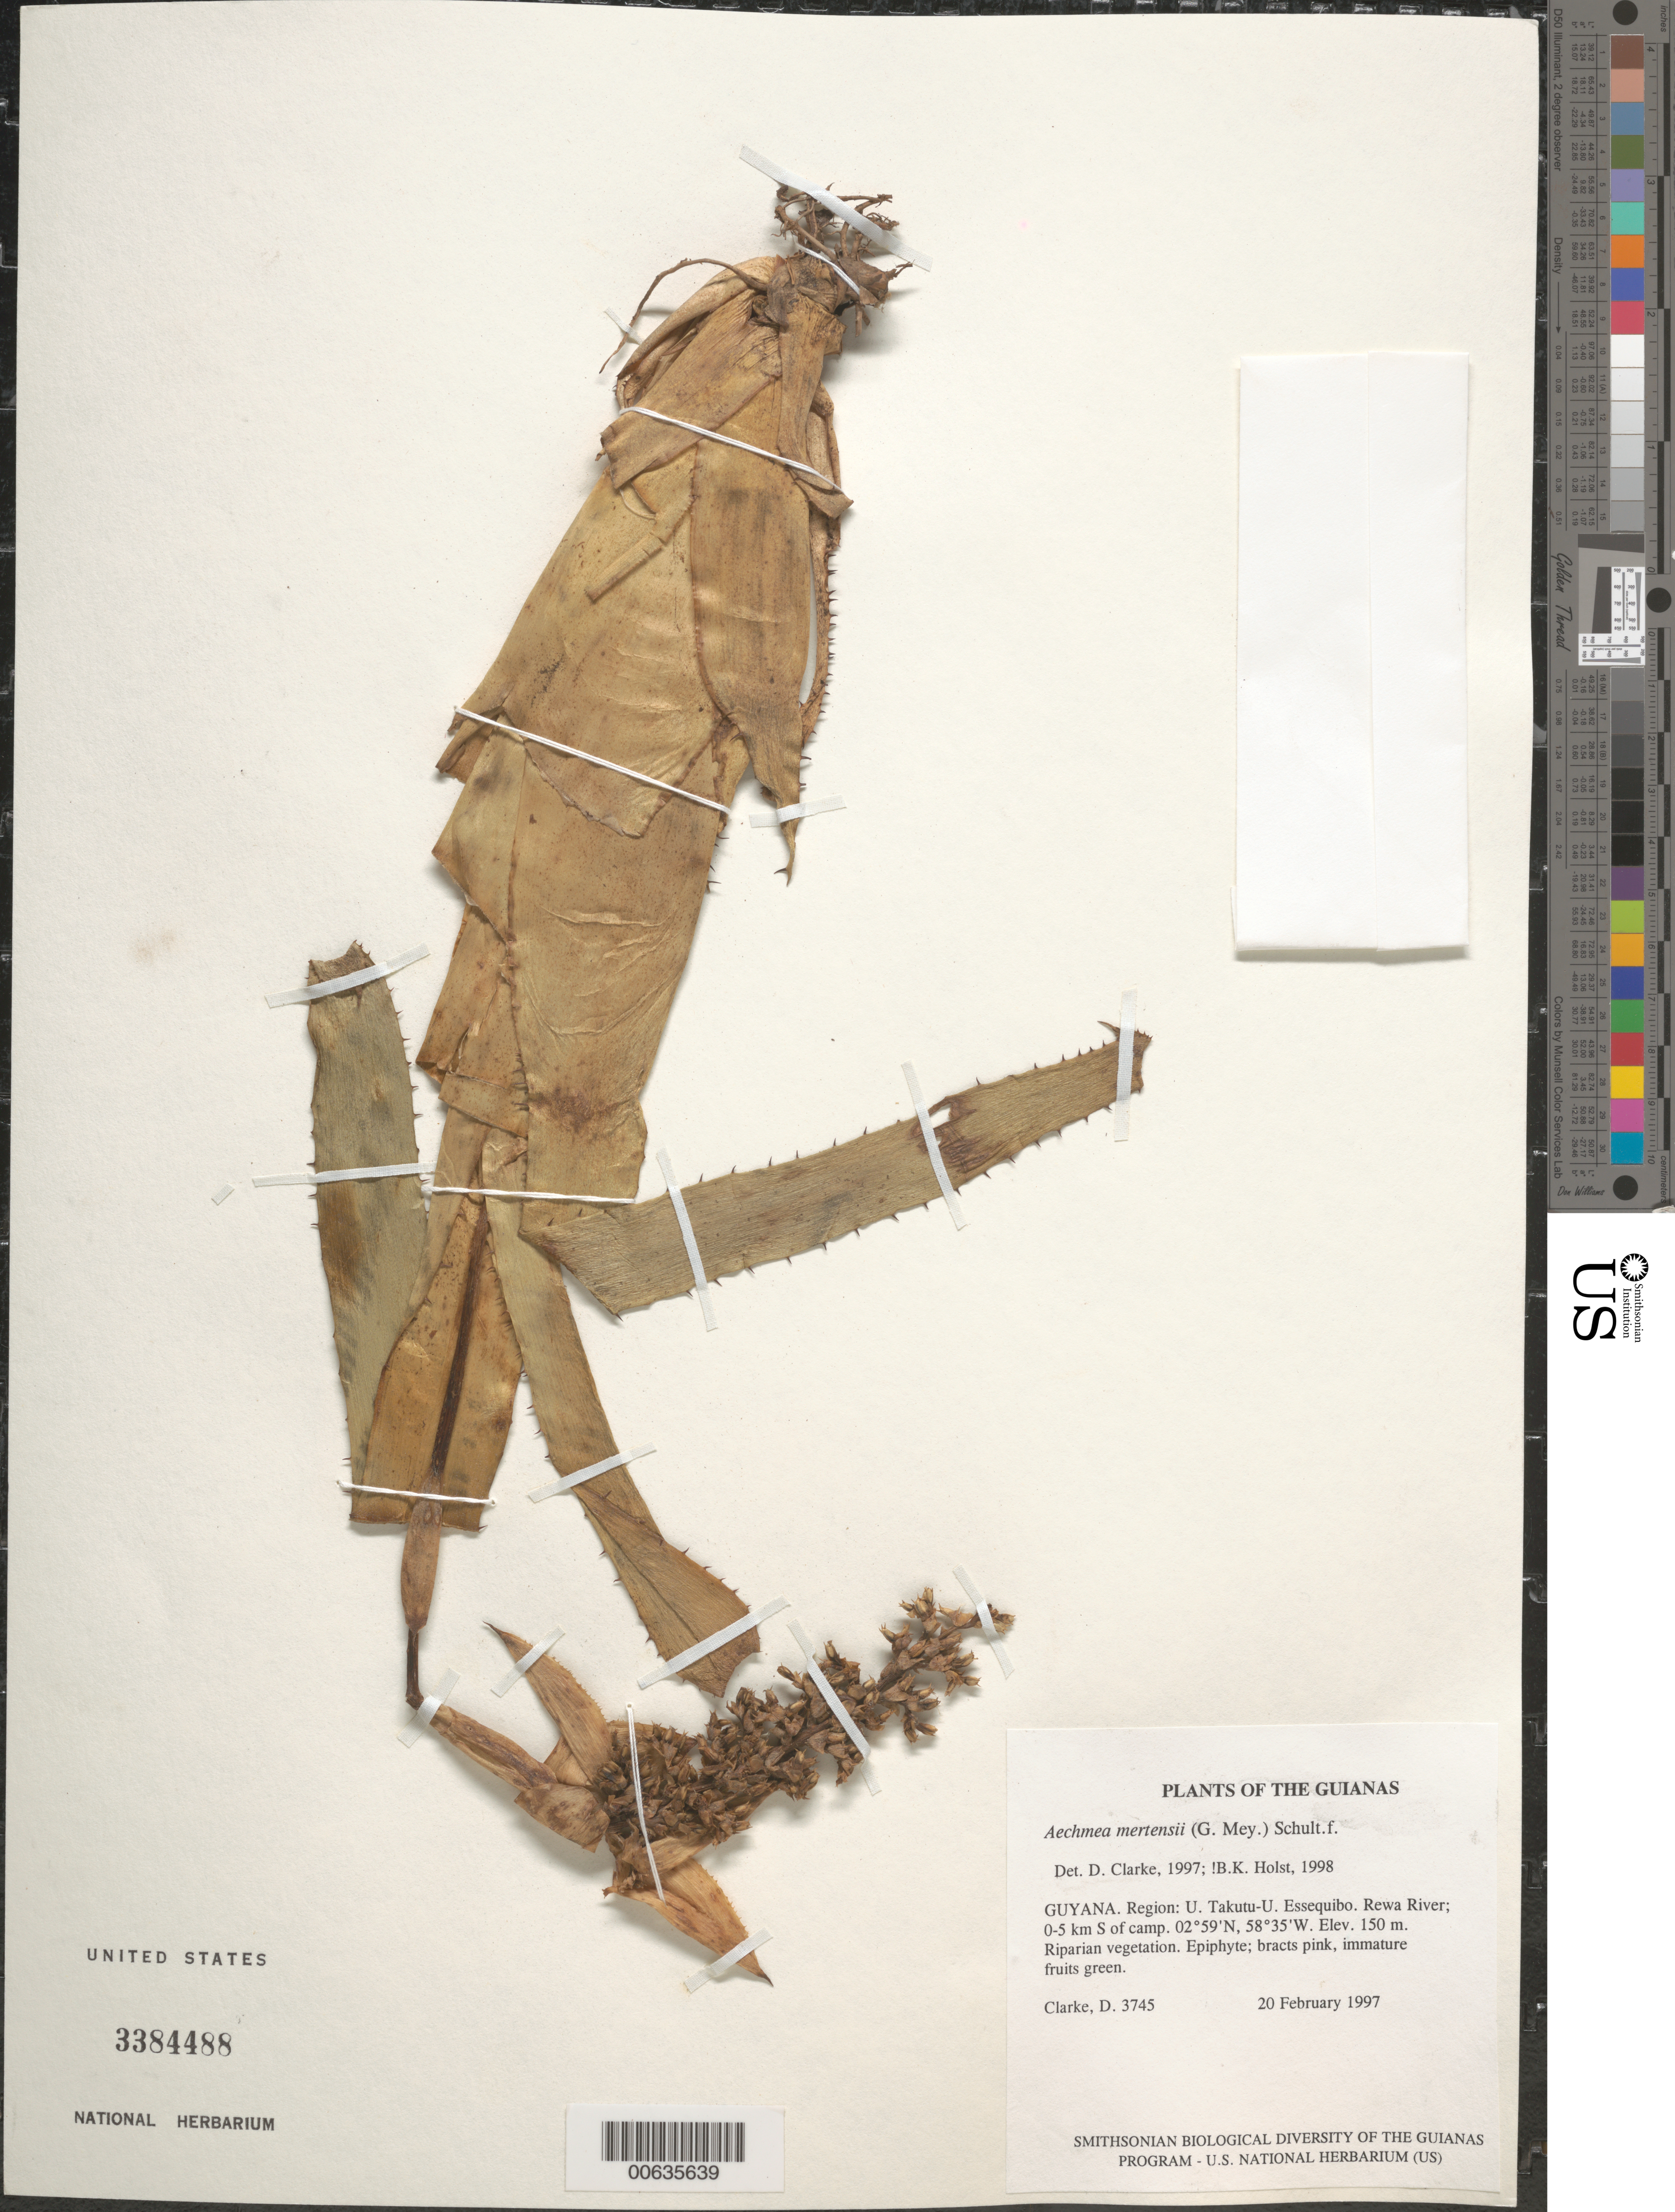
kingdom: Plantae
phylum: Tracheophyta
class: Magnoliopsida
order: Gentianales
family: Rubiaceae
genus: Malanea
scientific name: Malanea sarmentosa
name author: Aubl.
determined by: Taylor, Charlotte M.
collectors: P. Acevedo-Rodr.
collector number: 4946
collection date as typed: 13 May 1992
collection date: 1992-05-13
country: French Guiana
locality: St. Elie; ORSTOM Biological Station at Forest Concession.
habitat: Disturbed forest edge.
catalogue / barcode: US 3264339